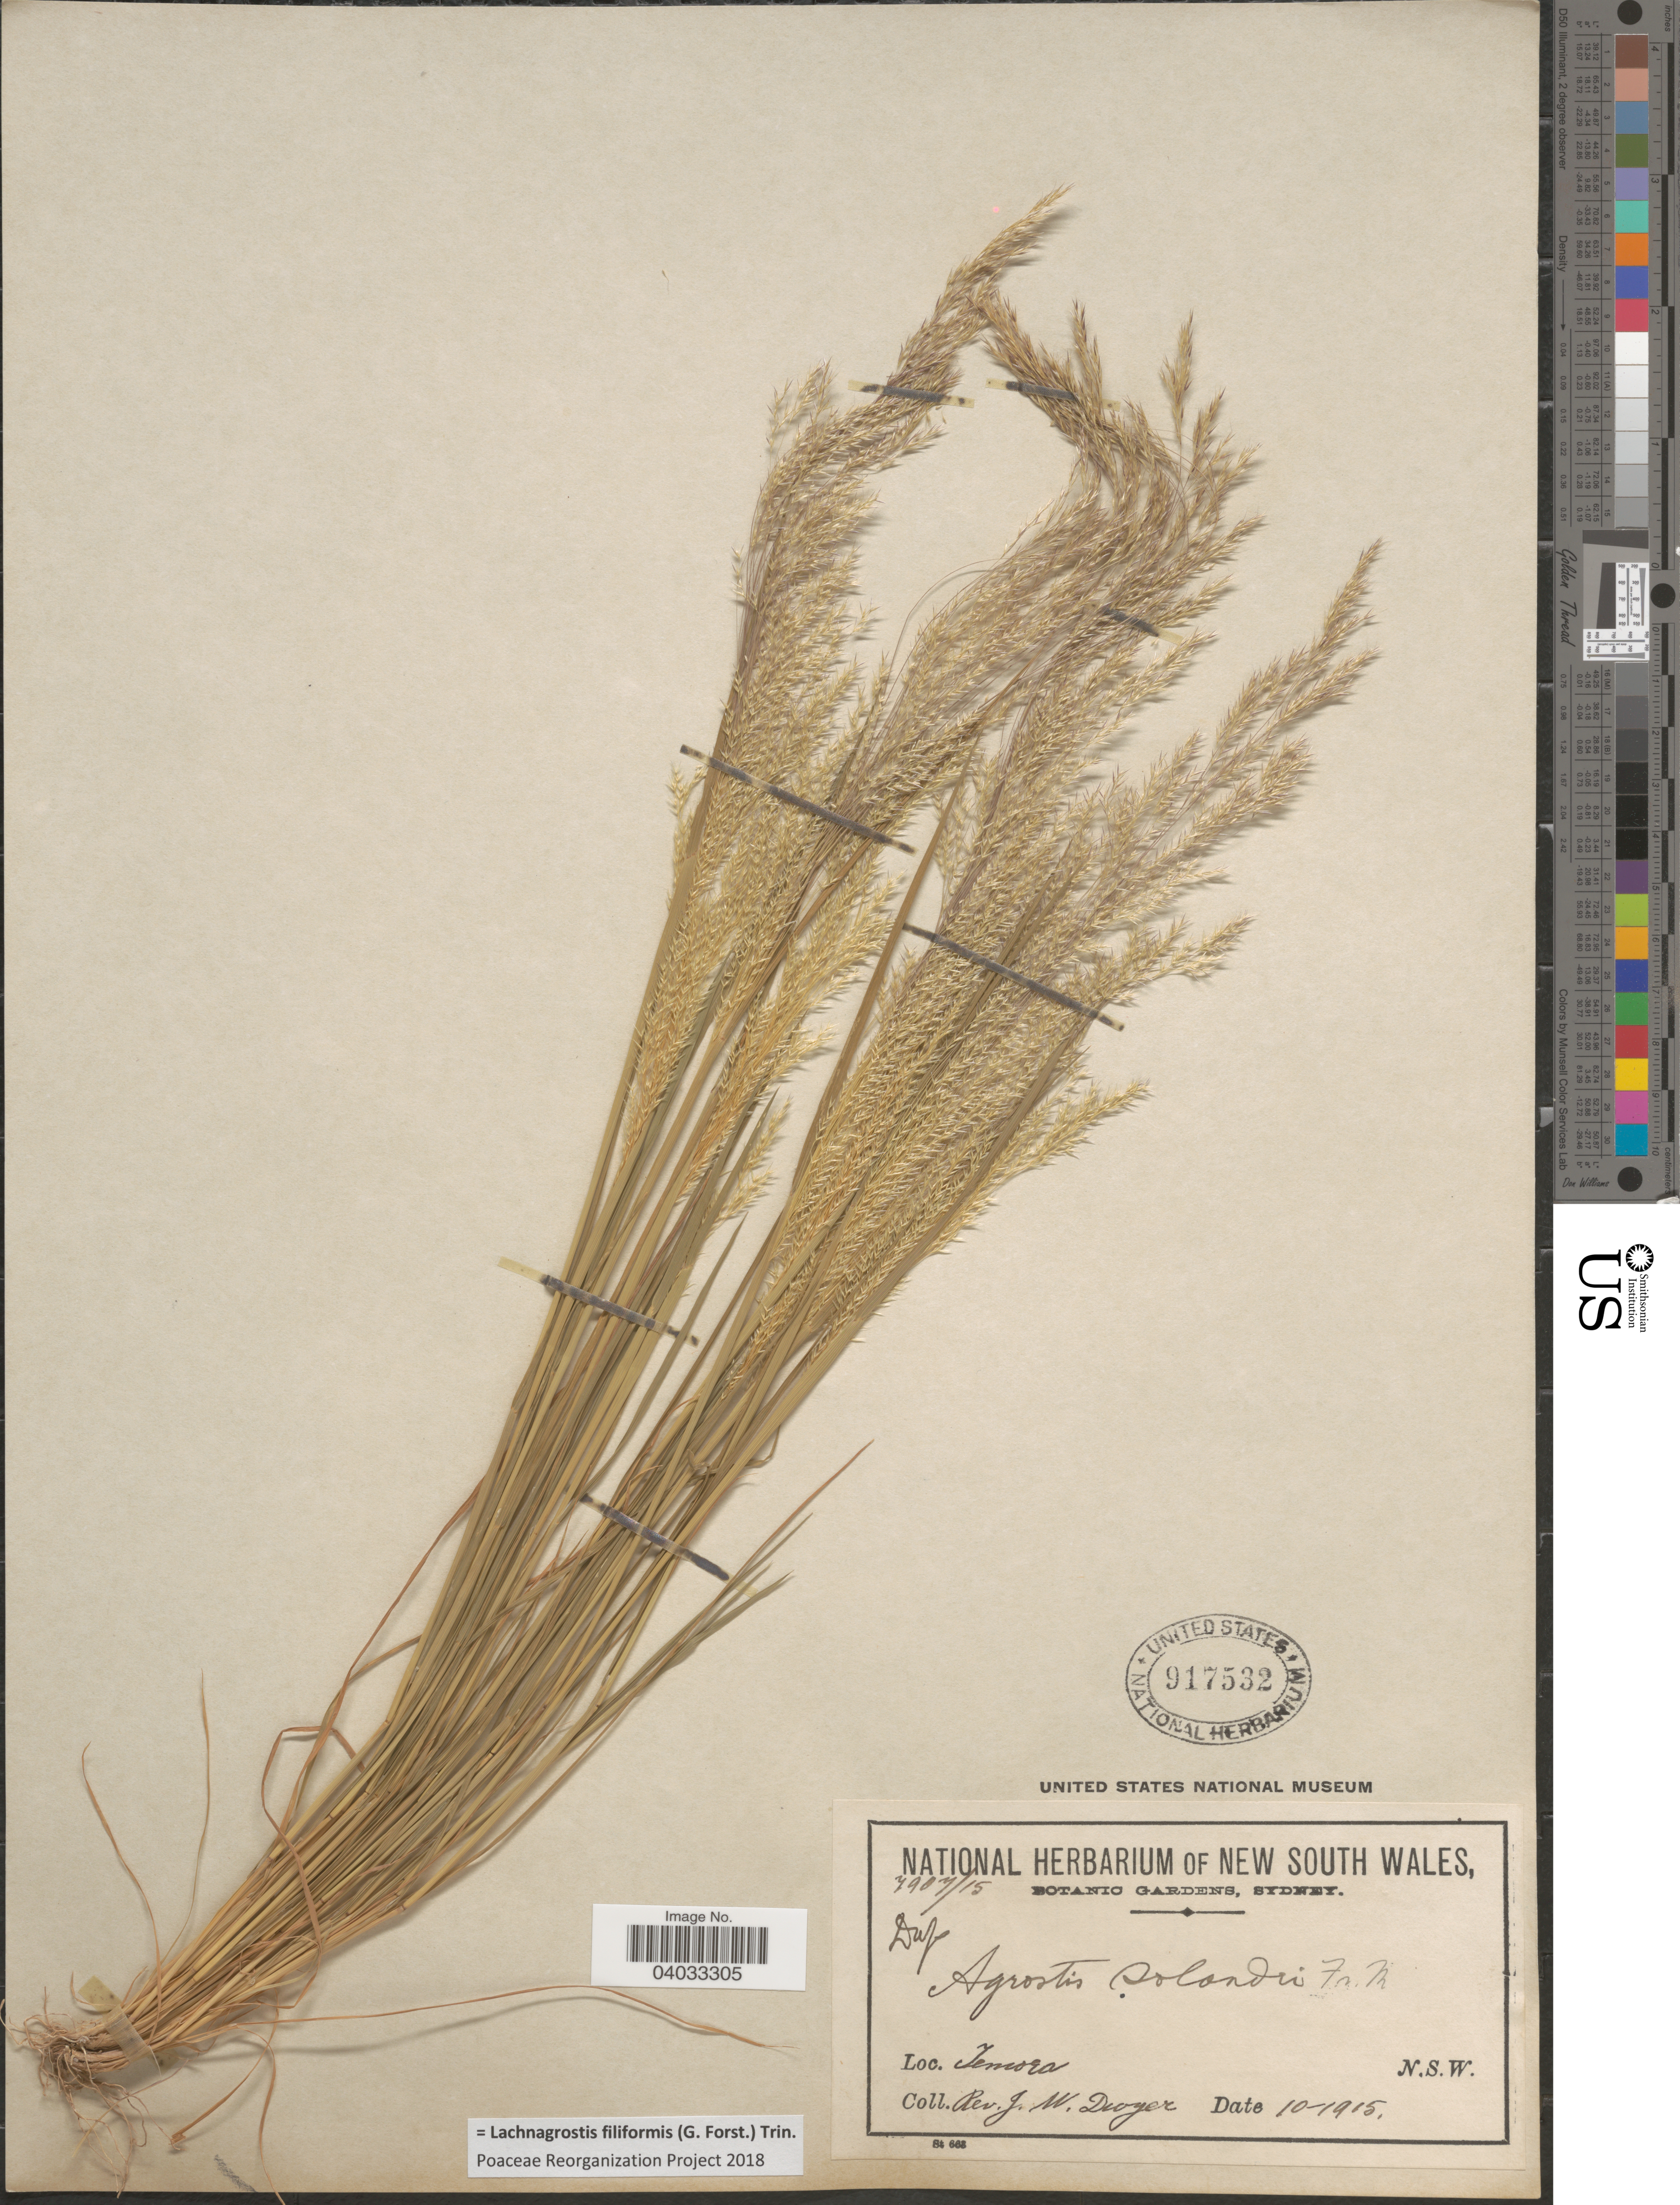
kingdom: Plantae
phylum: Tracheophyta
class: Liliopsida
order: Poales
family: Poaceae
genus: Lachnagrostis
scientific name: Lachnagrostis filiformis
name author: (J.R. Forst.) Trin.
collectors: J. Dwyer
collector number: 7907/15*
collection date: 1915-10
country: Australia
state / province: New South Wales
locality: Temora.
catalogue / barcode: US 917532